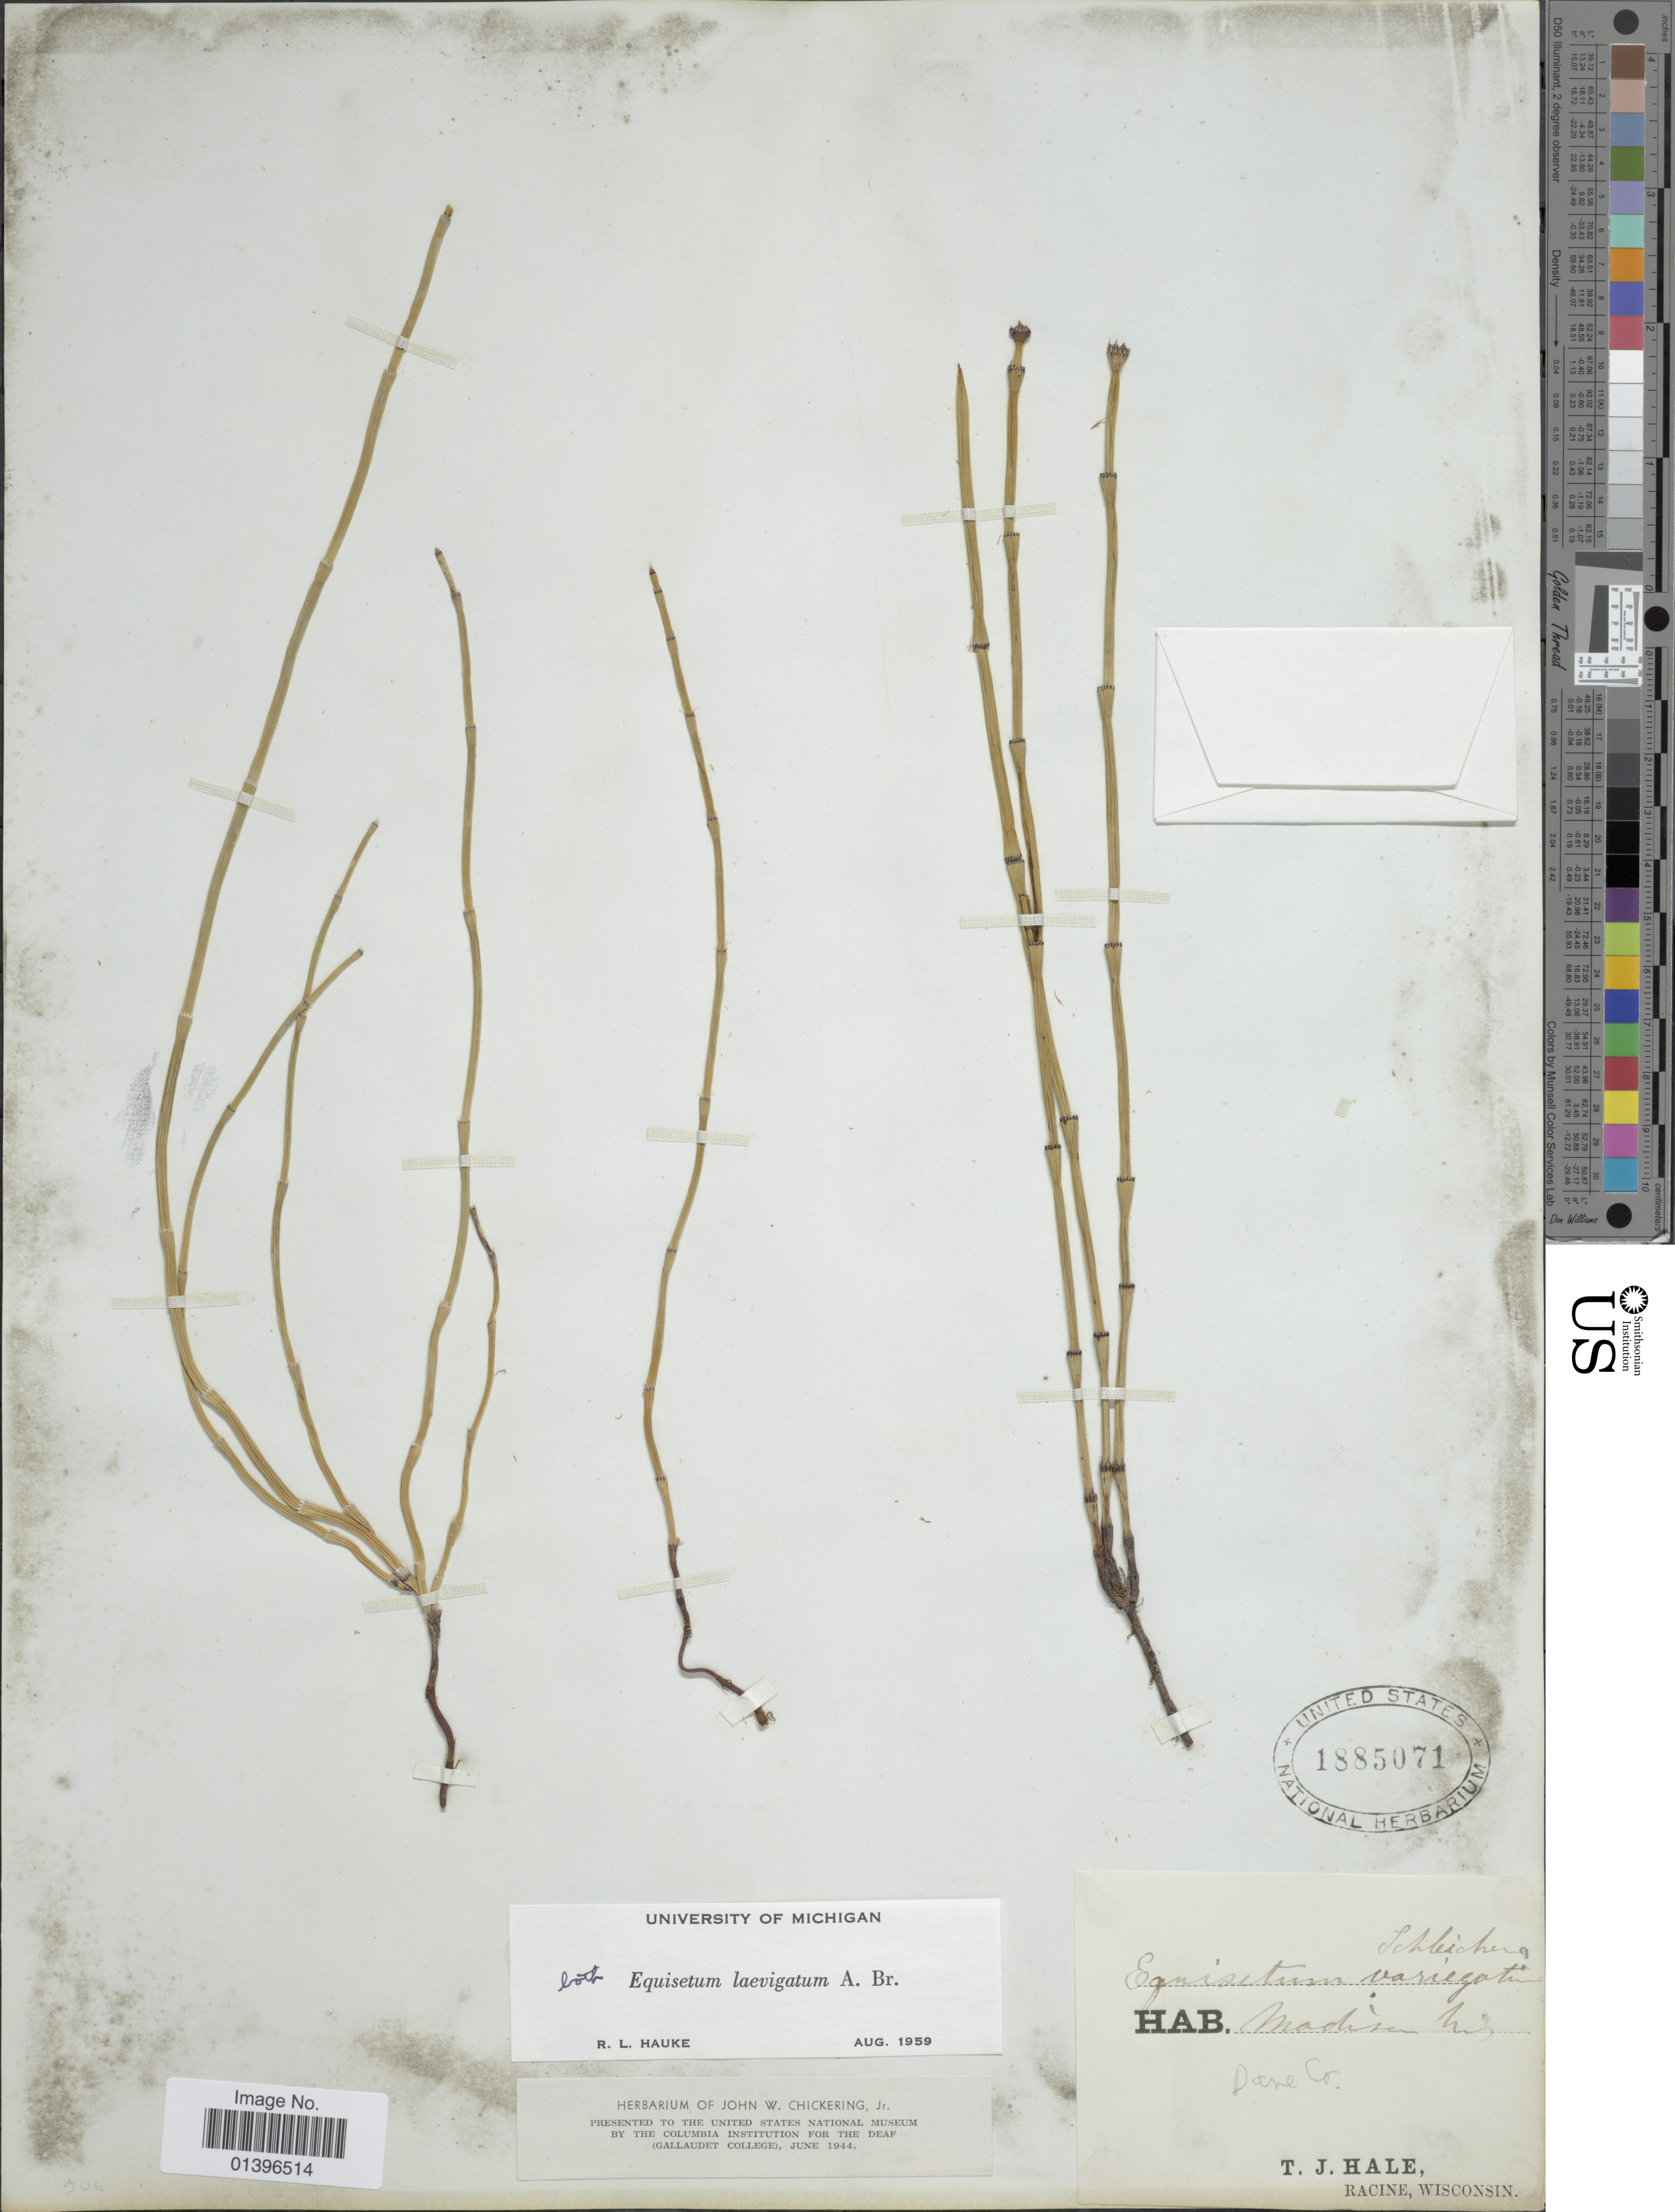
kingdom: Plantae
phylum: Tracheophyta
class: Polypodiopsida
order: Equisetales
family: Equisetaceae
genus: Equisetum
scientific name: Equisetum laevigatum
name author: A. Braun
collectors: T. Hale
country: United States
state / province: Wisconsin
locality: Madison Mts., Dane Co. Racine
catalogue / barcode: US 1885071